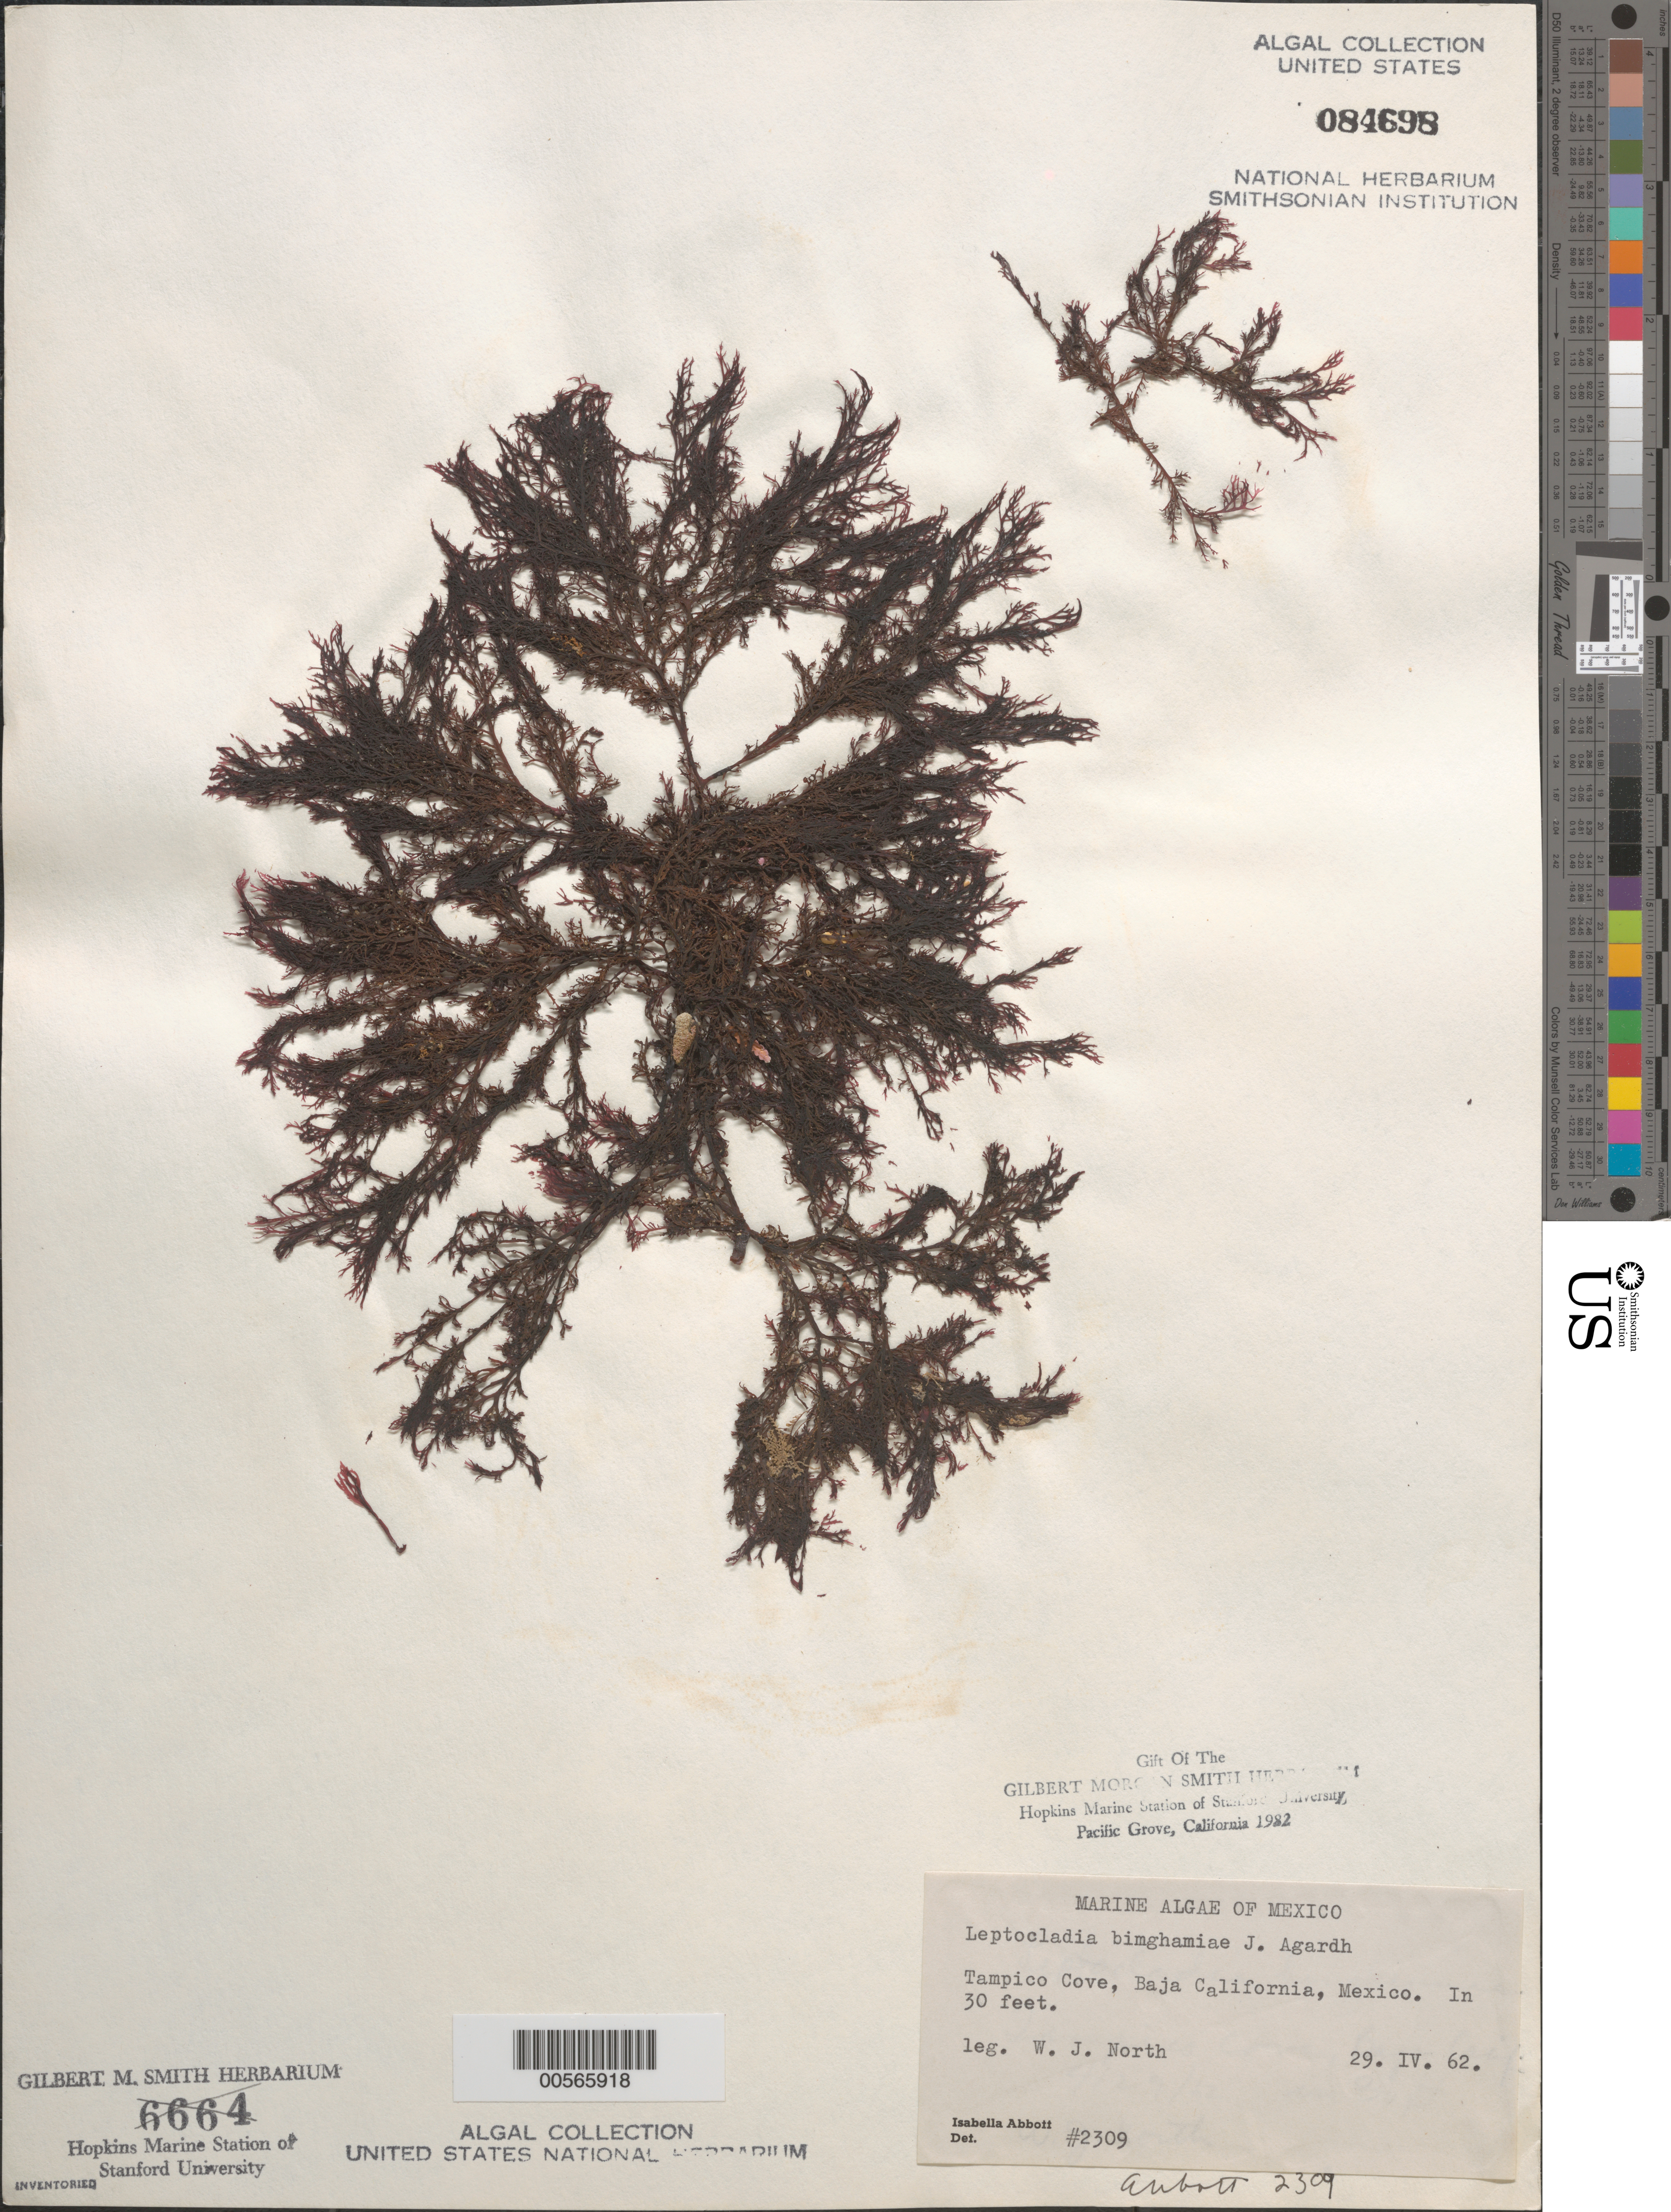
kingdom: Plantae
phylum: Rhodophyta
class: Florideophyceae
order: Gigartinales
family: Dumontiaceae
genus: Leptocladia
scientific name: Leptocladia binghamiae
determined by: Abbott, Isabella A.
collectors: W. North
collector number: IAA 2309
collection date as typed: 29 Apr 1962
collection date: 1962-04-29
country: Mexico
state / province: Baja California Norte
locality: Tampico Cove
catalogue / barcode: US 84698